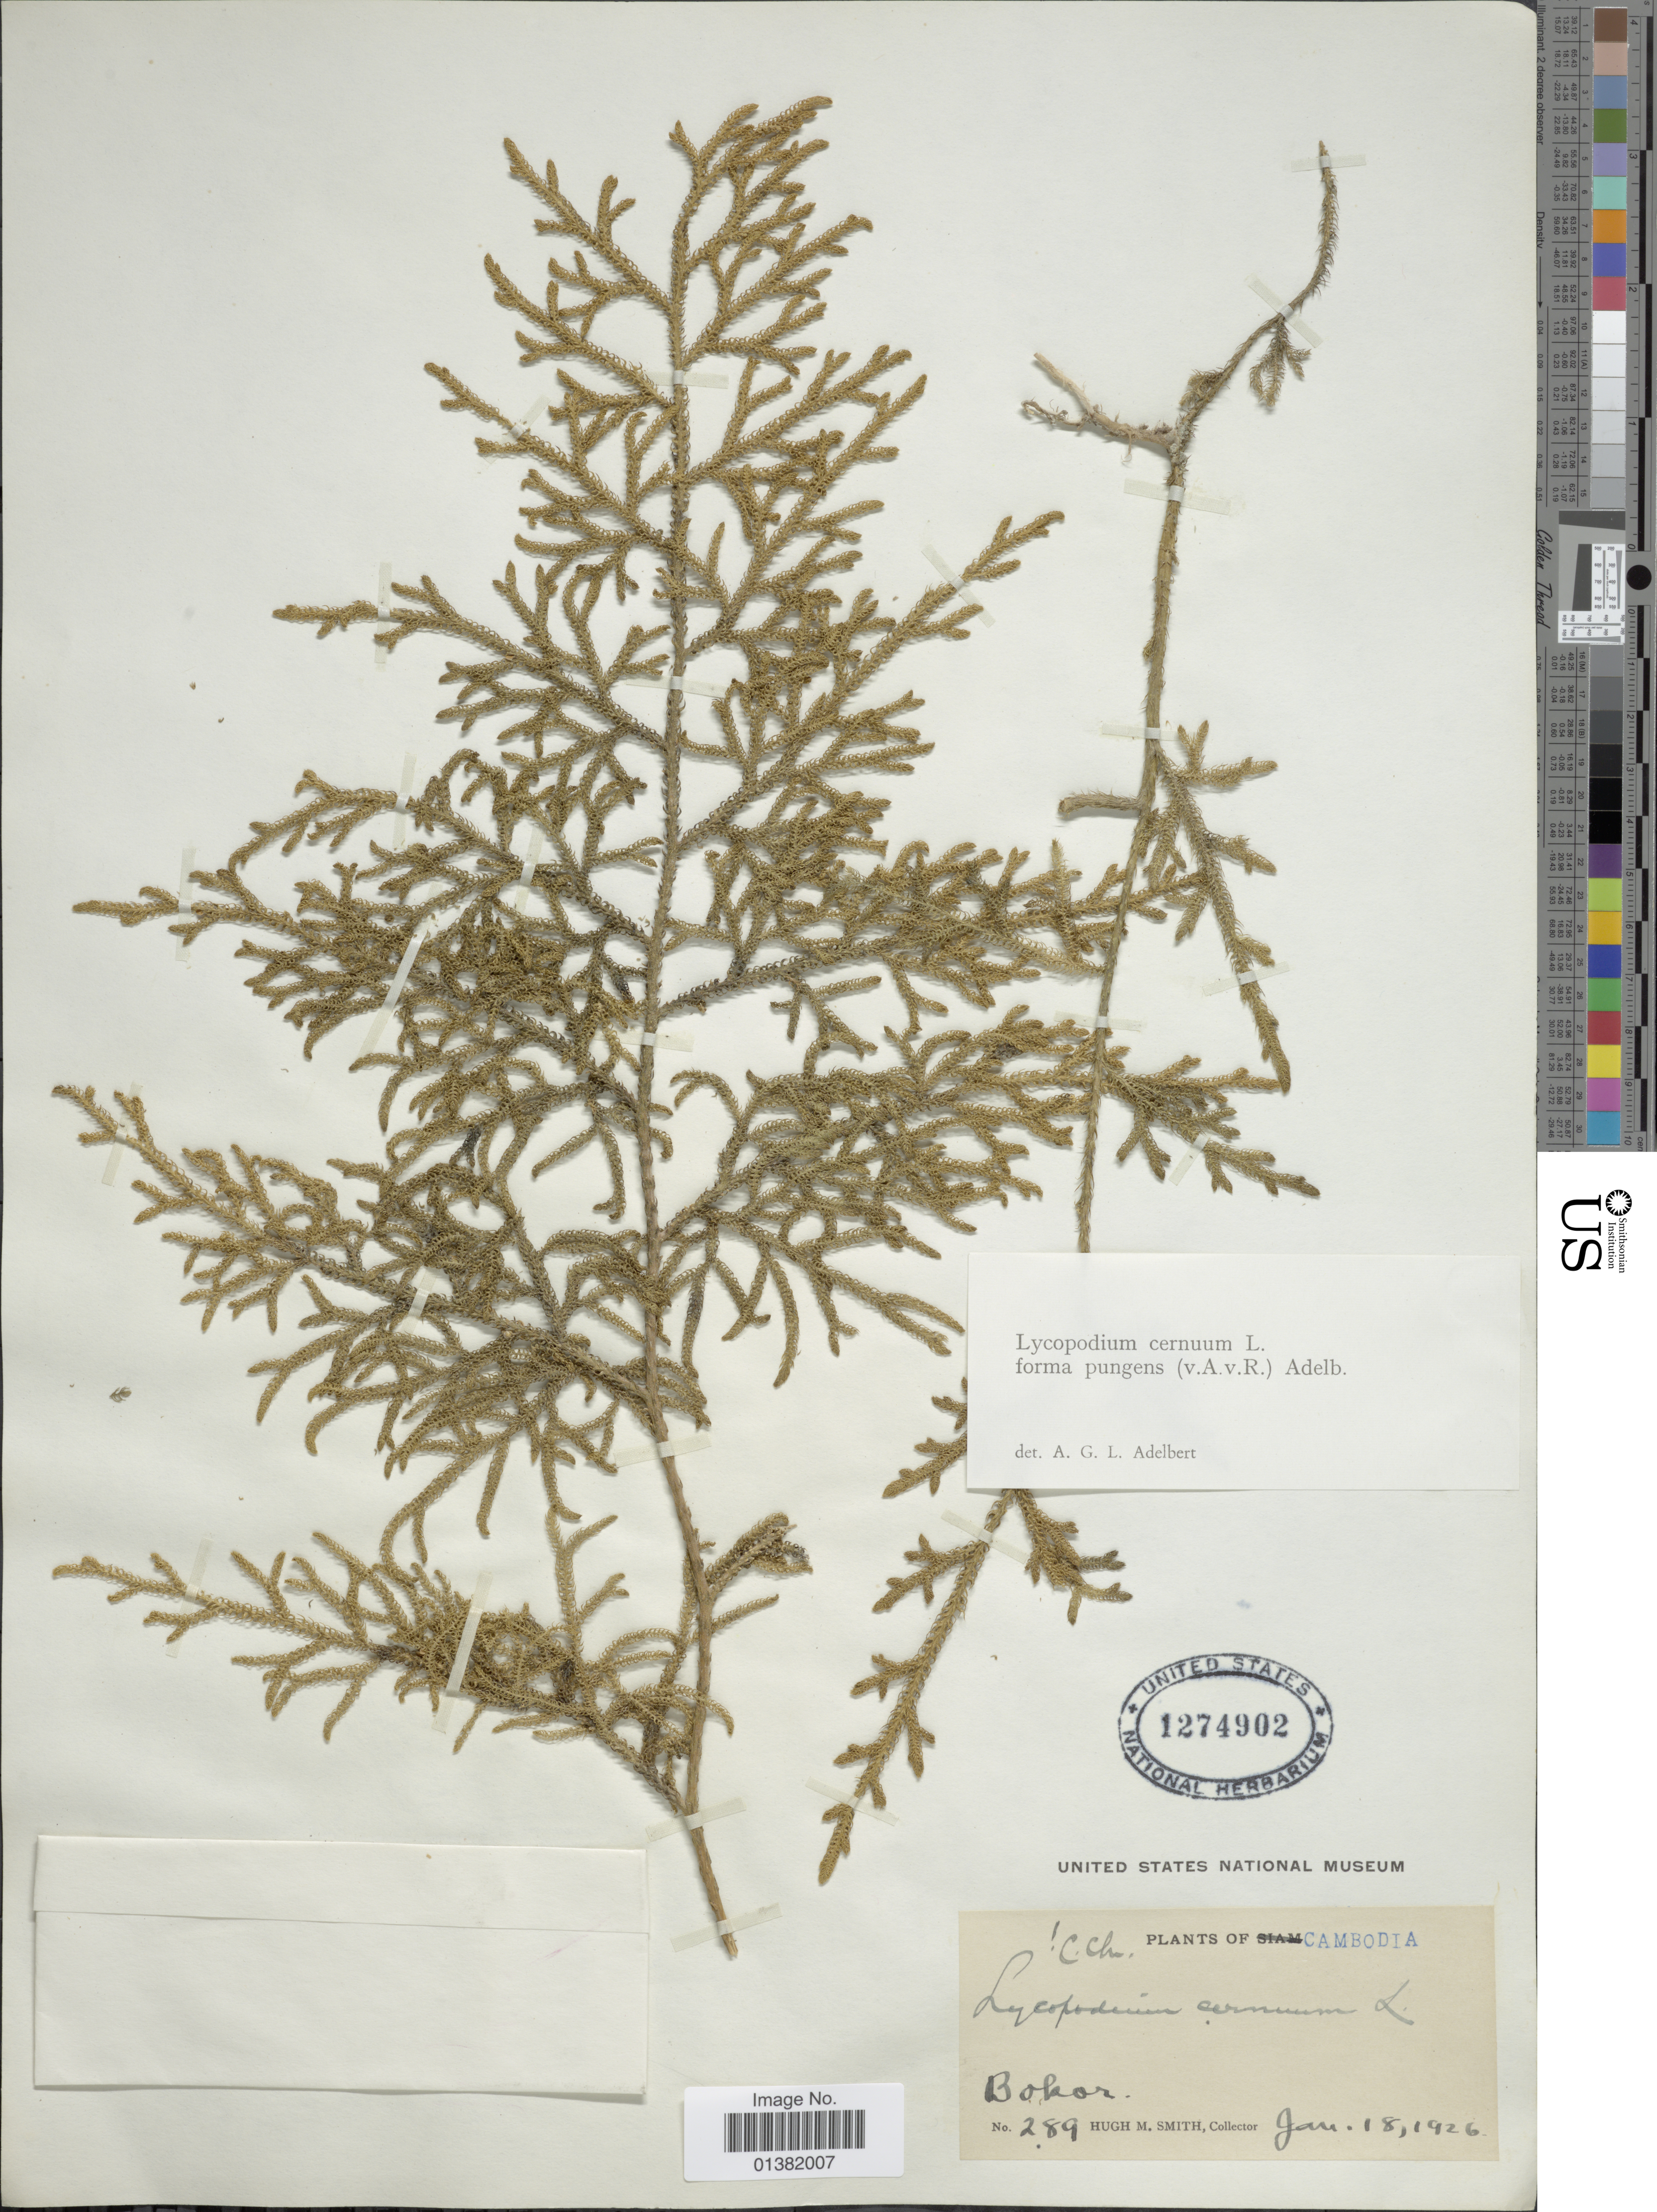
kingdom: Plantae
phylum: Tracheophyta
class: Lycopodiopsida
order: Lycopodiales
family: Lycopodiaceae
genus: Palhinhaea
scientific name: Palhinhaea cernua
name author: (L.) Vasc. & Franco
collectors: H. M. Smith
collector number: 289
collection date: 1926-01-18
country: Cambodia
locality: Bokor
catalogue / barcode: US 1274902